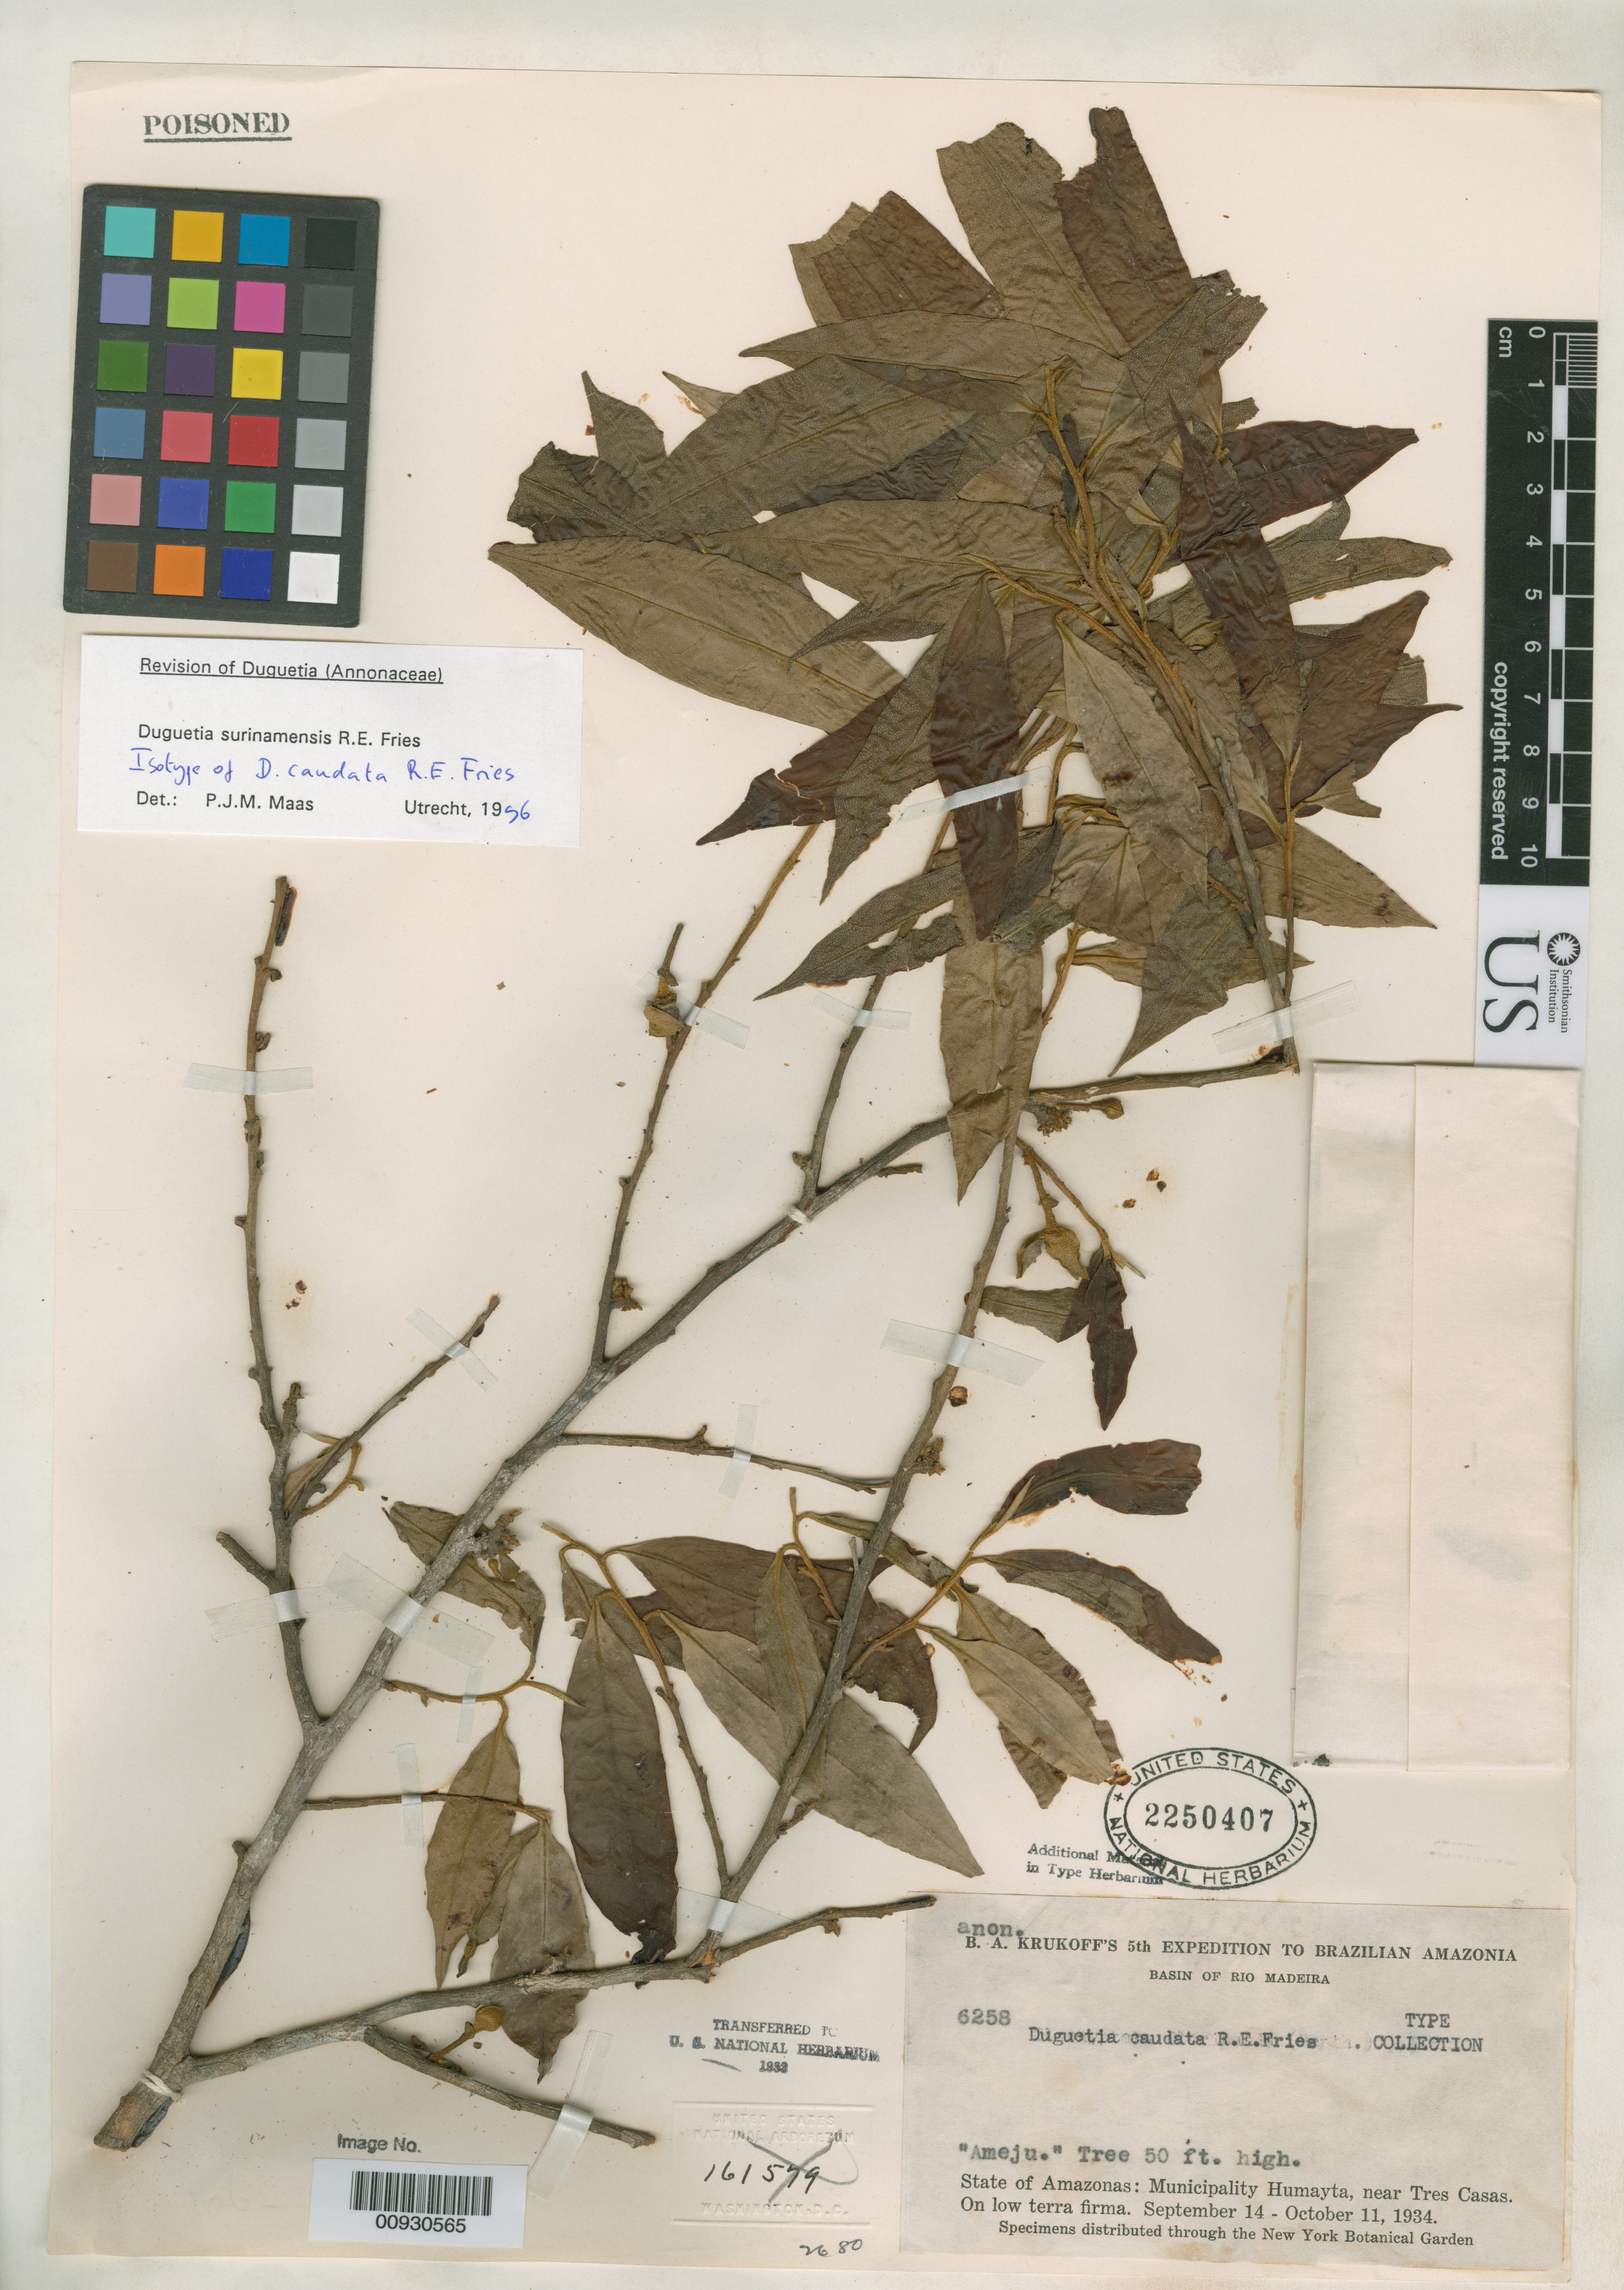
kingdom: Plantae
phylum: Tracheophyta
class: Magnoliopsida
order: Magnoliales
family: Annonaceae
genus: Duguetia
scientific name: Duguetia caudata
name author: R.E. Fr.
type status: Isotype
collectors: B. A. Krukoff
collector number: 6258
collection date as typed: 14 Sep 1934 to 11 Oct 1934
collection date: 1934-09-14/1934-10-11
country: Brazil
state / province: Amazonas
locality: Humayta, near Tres Casas, "Ameju".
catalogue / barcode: US 2250407